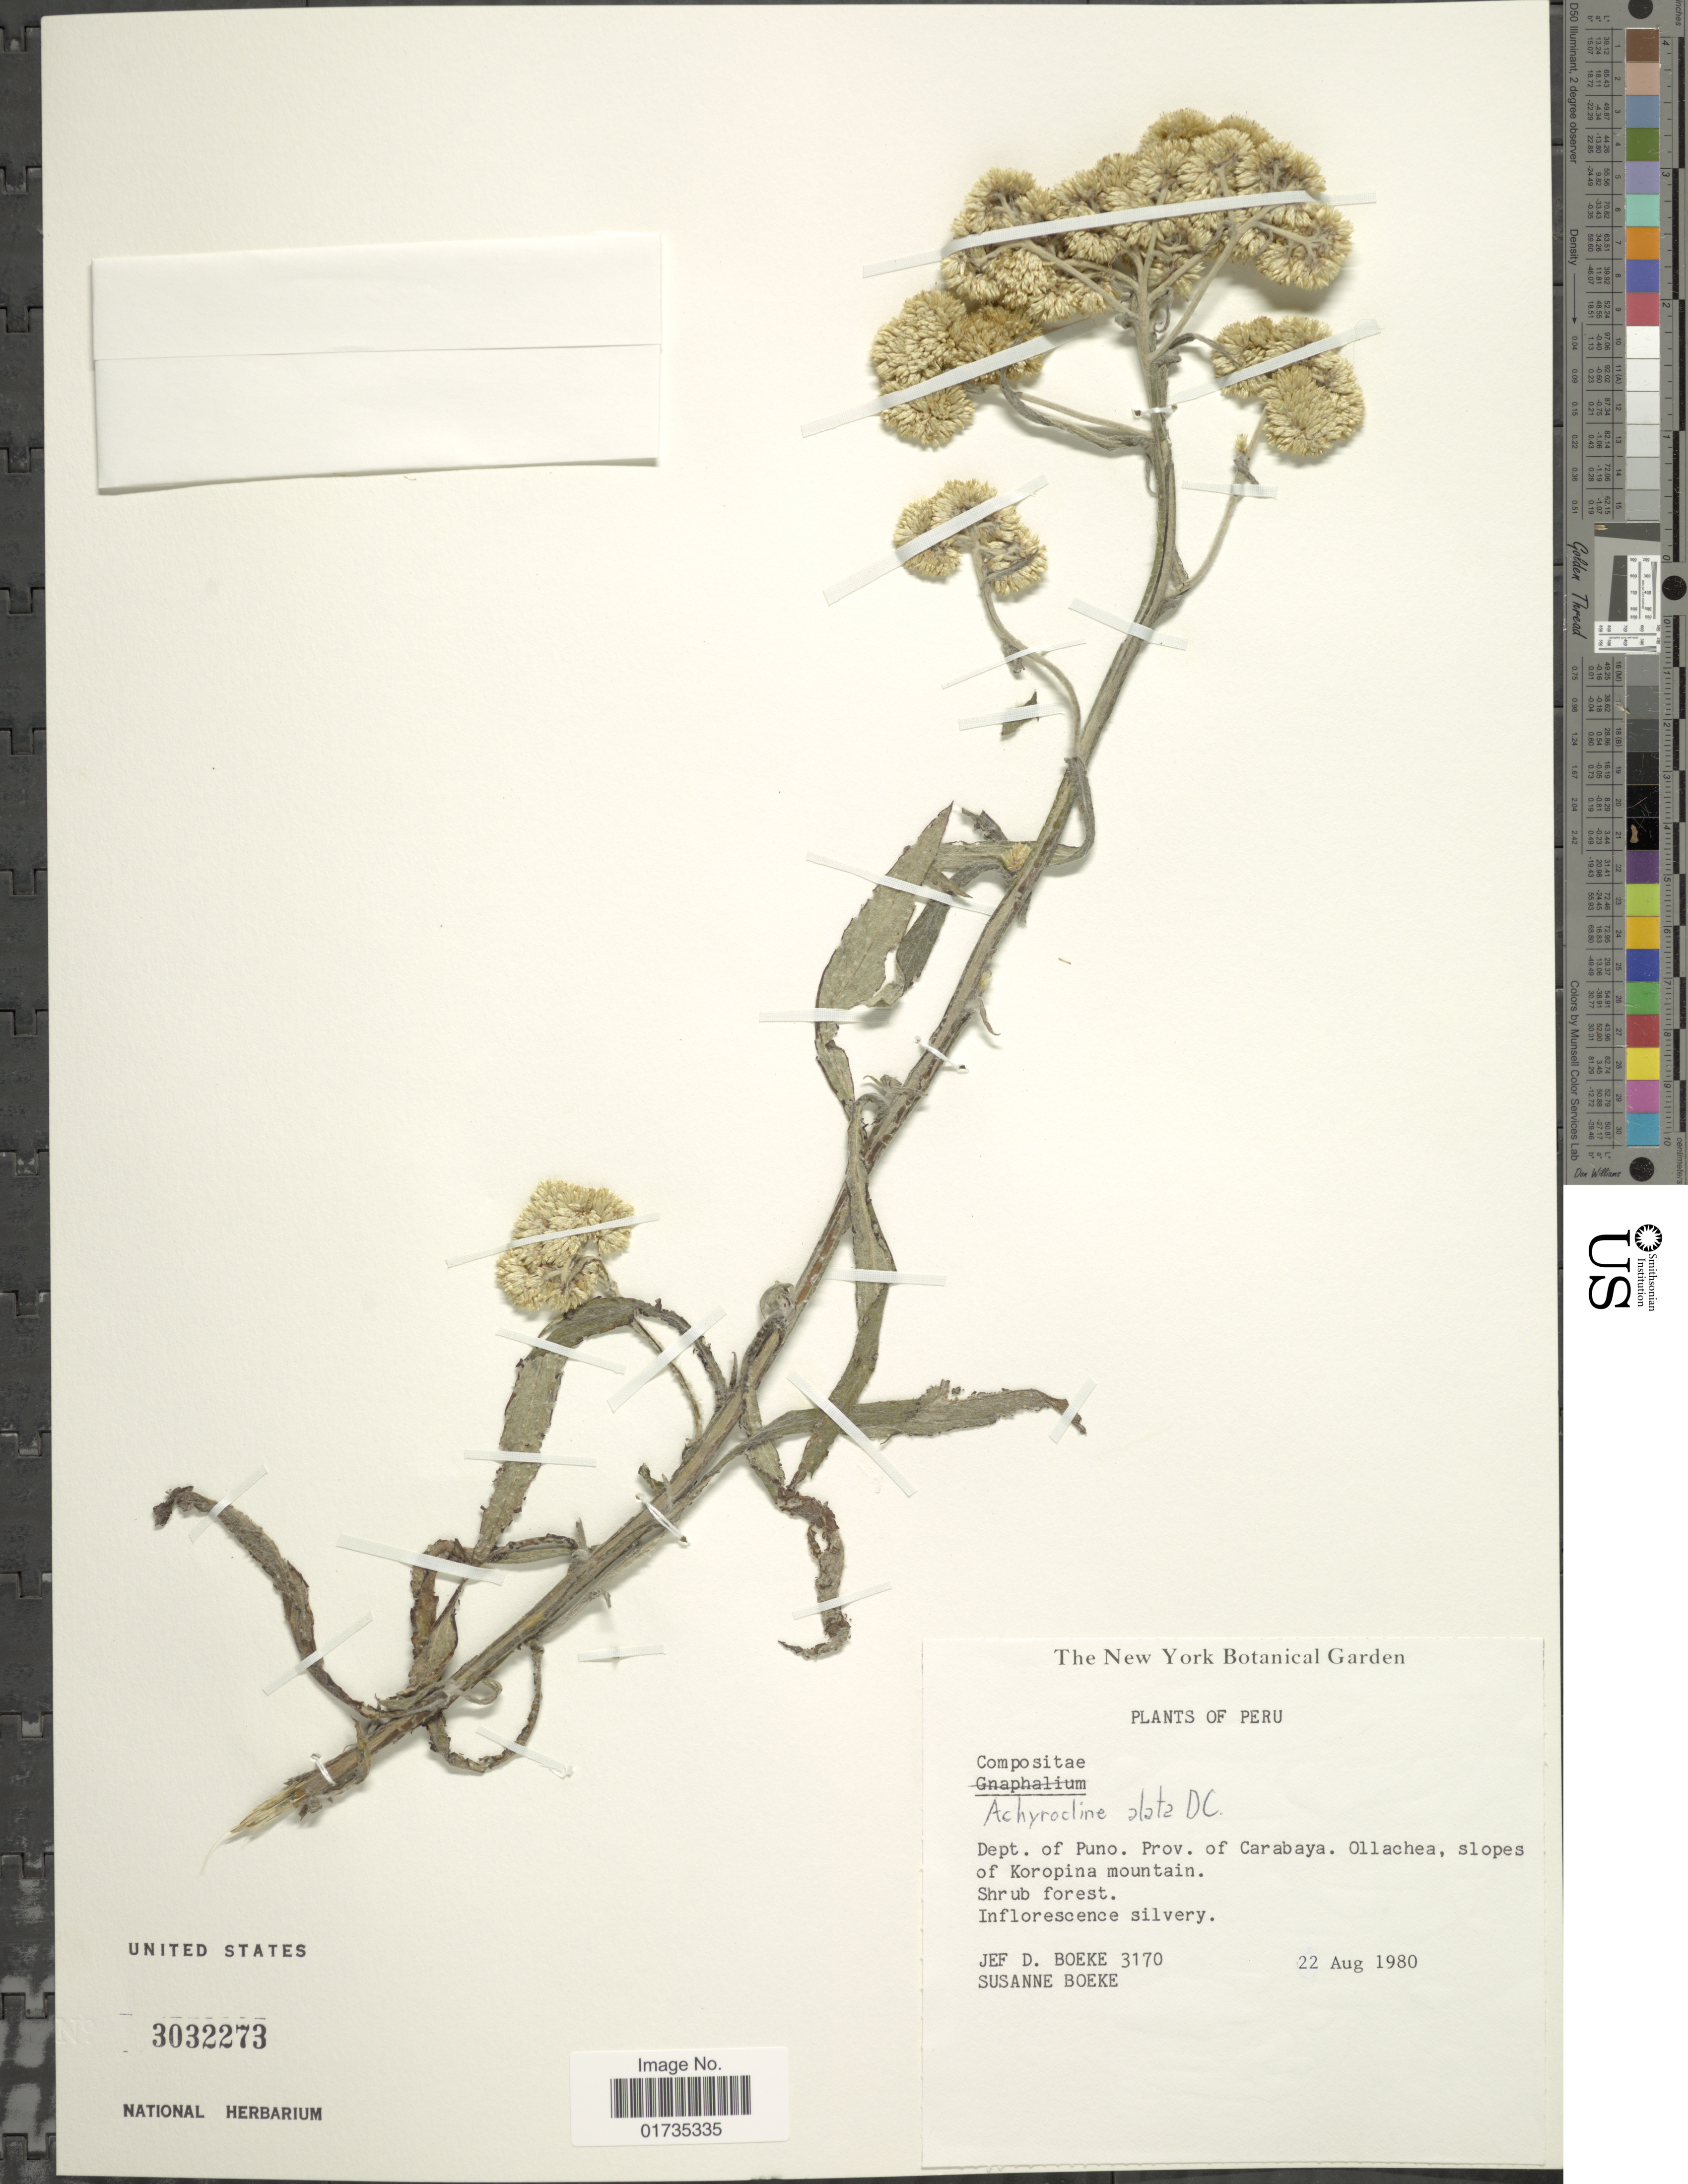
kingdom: Plantae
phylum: Tracheophyta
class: Magnoliopsida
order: Asterales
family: Asteraceae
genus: Achyrocline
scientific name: Achyrocline alata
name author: (Kunth) DC.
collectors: J. D. Boeke & S. Boeke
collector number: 3170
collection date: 1980-08-22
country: Peru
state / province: Puno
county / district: Carabaya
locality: Peru. Dept. of Puno. Prov. of Carabaya. Ollachea, slopes of Koropina mountain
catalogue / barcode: US 3032273